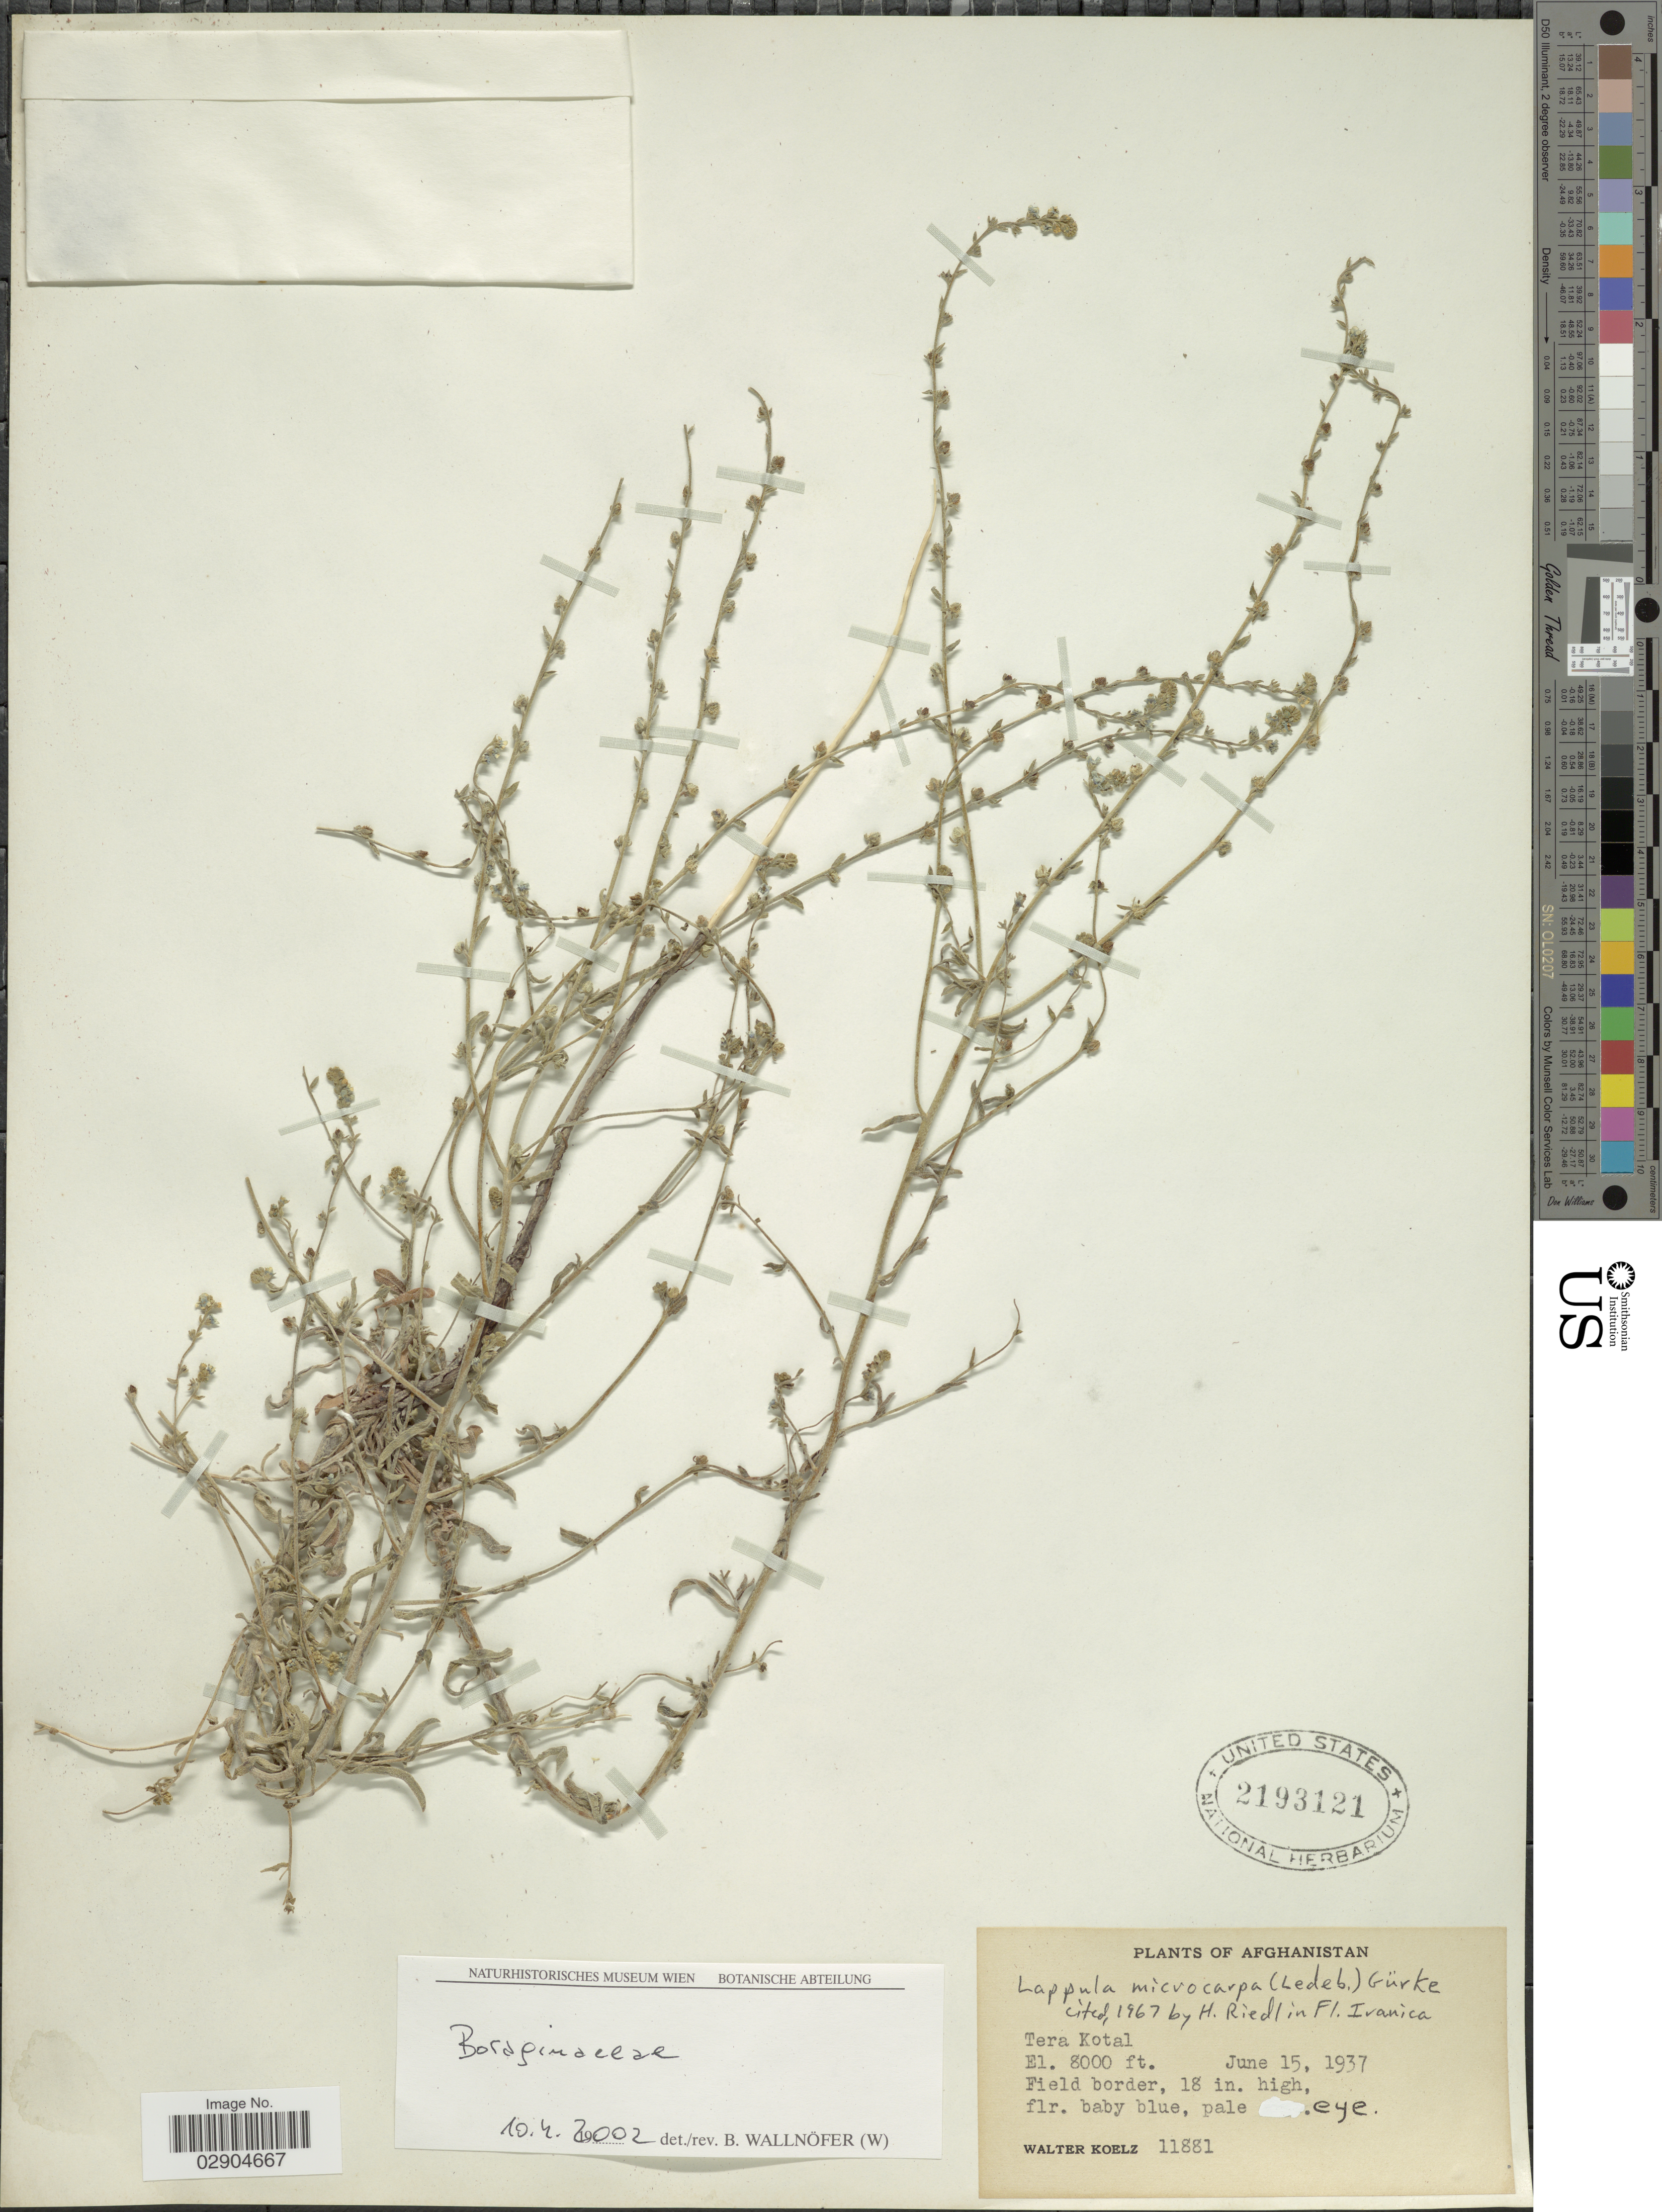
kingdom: Plantae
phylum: Tracheophyta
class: Magnoliopsida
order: Boraginales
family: Boraginaceae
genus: Lappula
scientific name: Lappula microcarpa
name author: (Ledeb.) Gürke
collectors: W. N. Koelz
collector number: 11881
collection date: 1937-06-15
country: Afghanistan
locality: Tera Kotal.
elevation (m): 2438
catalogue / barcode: US 2193121